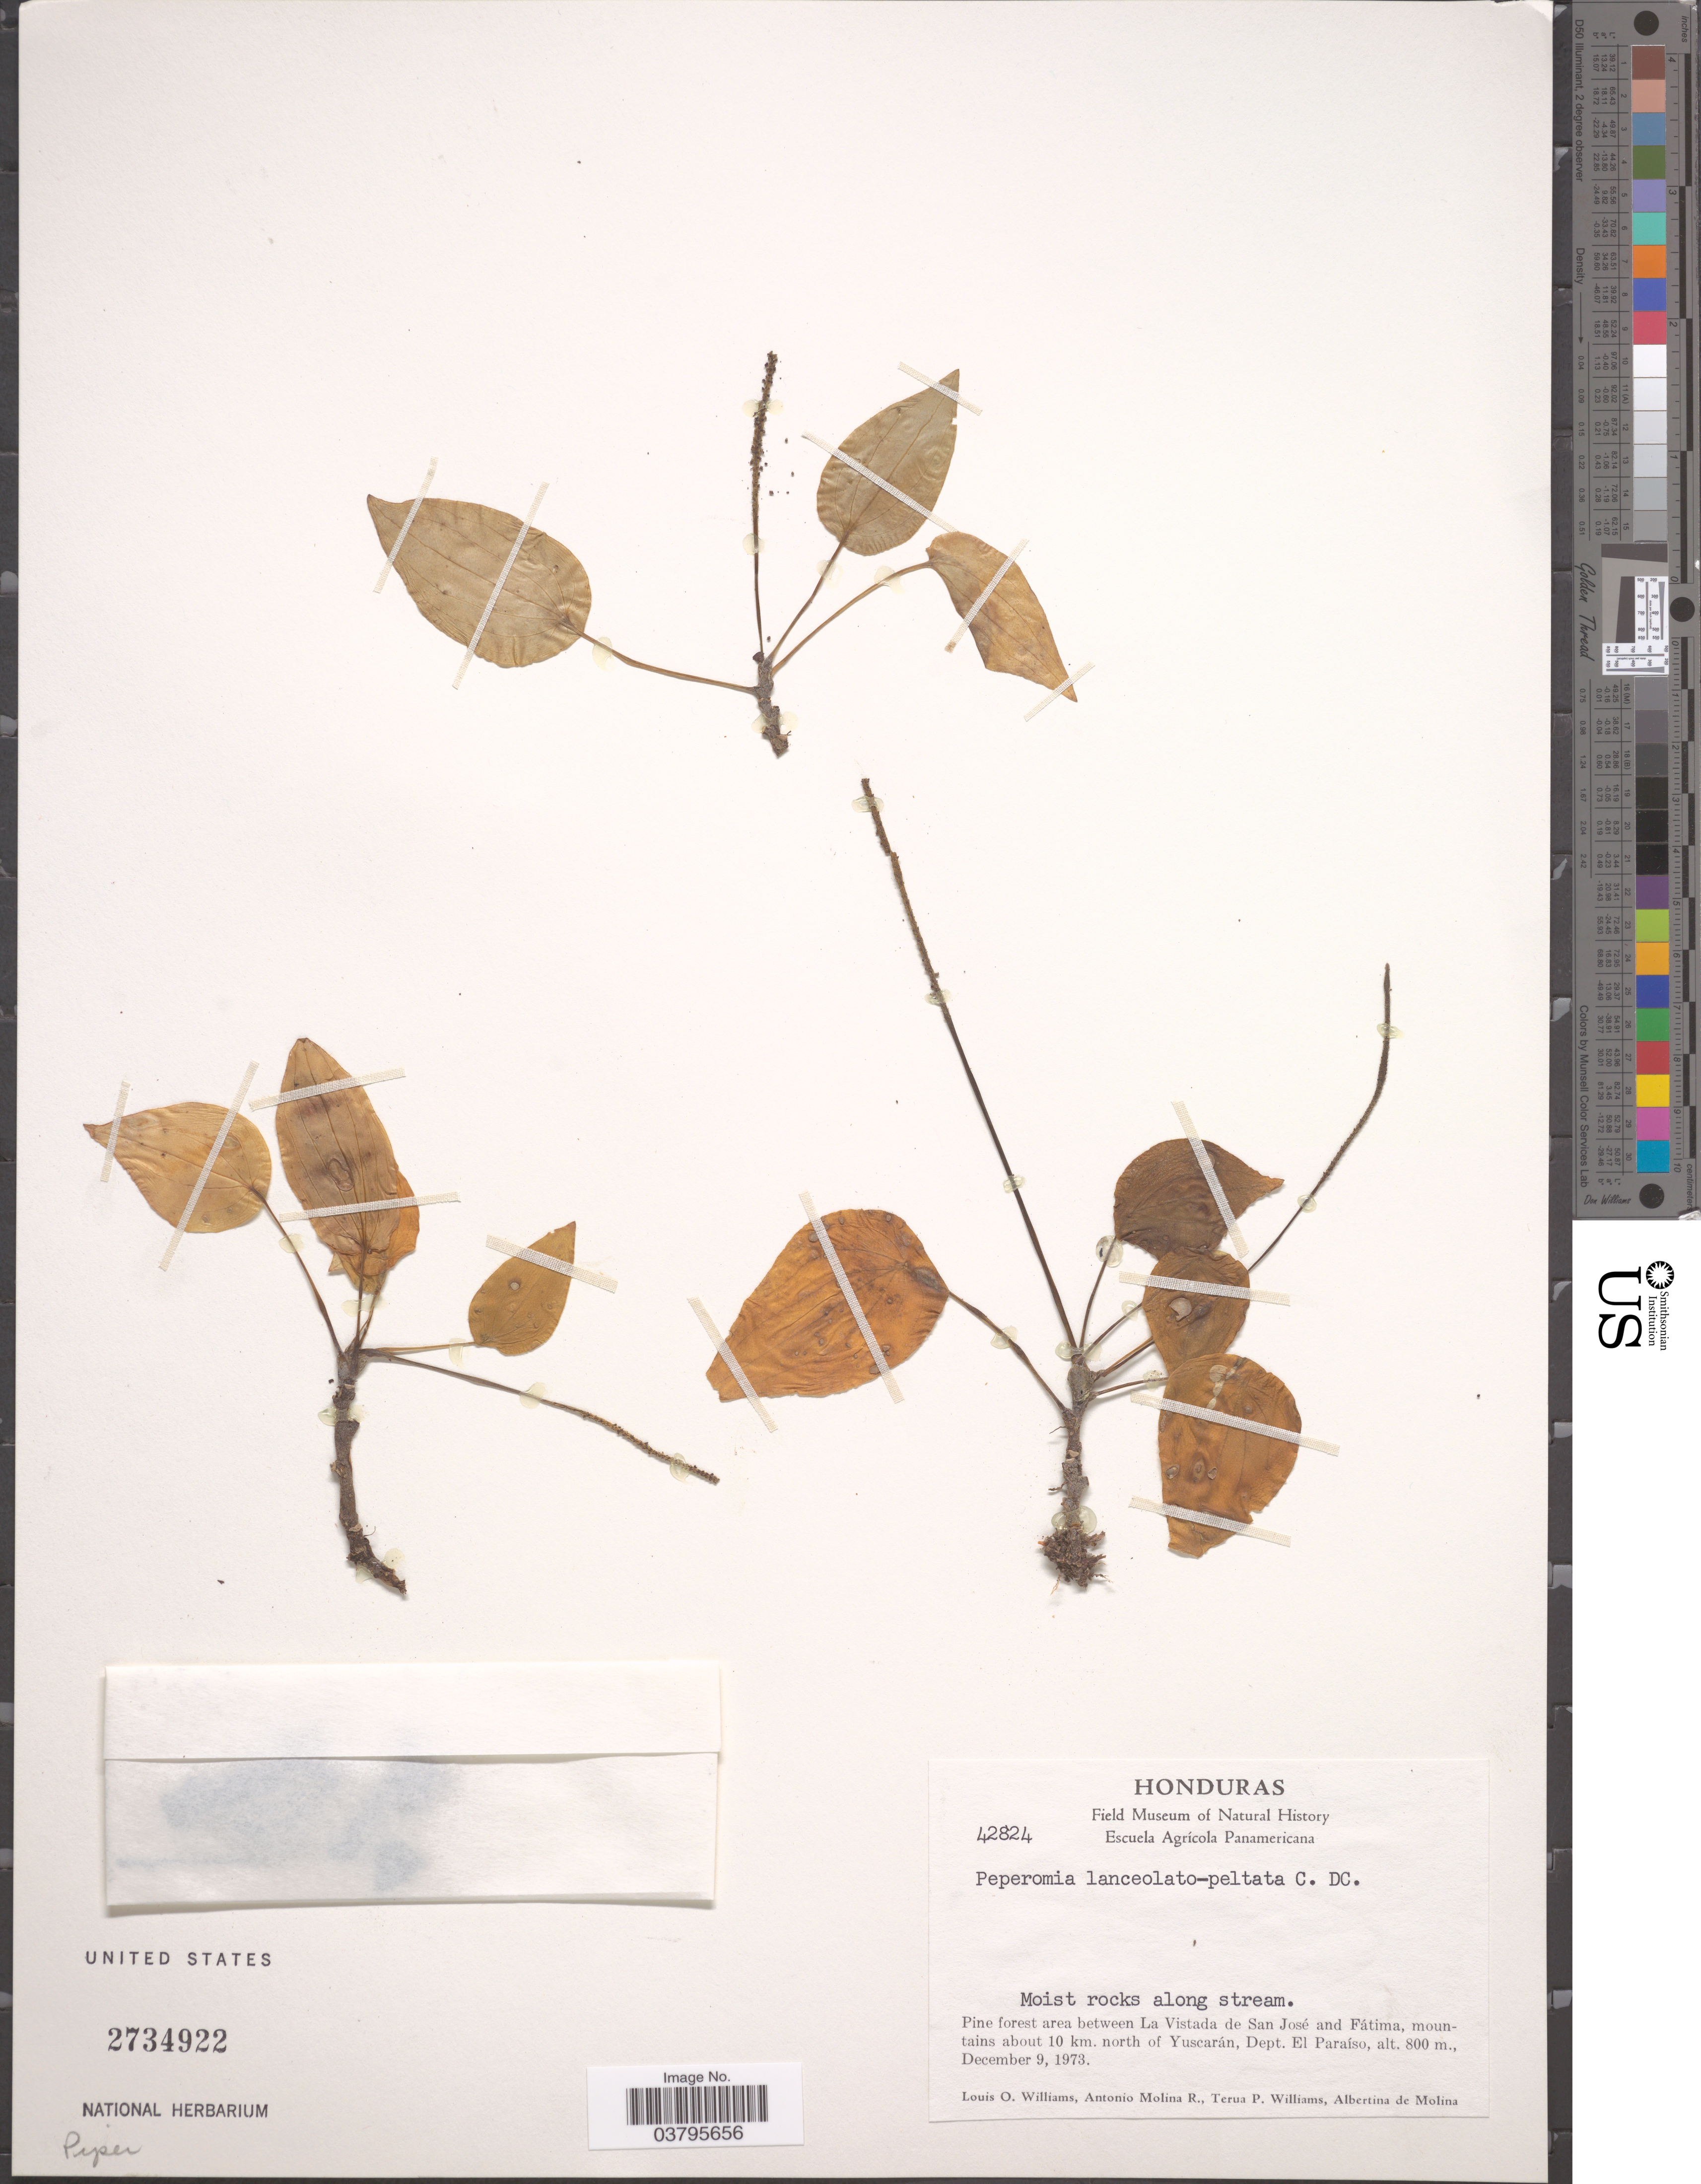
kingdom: Plantae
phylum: Tracheophyta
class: Magnoliopsida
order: Piperales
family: Piperaceae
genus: Peperomia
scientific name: Peperomia lanceolatopeltata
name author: C. DC.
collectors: L. O. Williams, A. Molina R., T. Williams & A. R. Molina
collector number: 42824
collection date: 1973-12-09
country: Honduras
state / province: El Paraiso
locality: Pine forest area between La Vistada de San José and Fátima, mountains about 10 km. north of Yuscarán, Dept. El Paraíso.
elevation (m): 800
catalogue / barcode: US 2734922